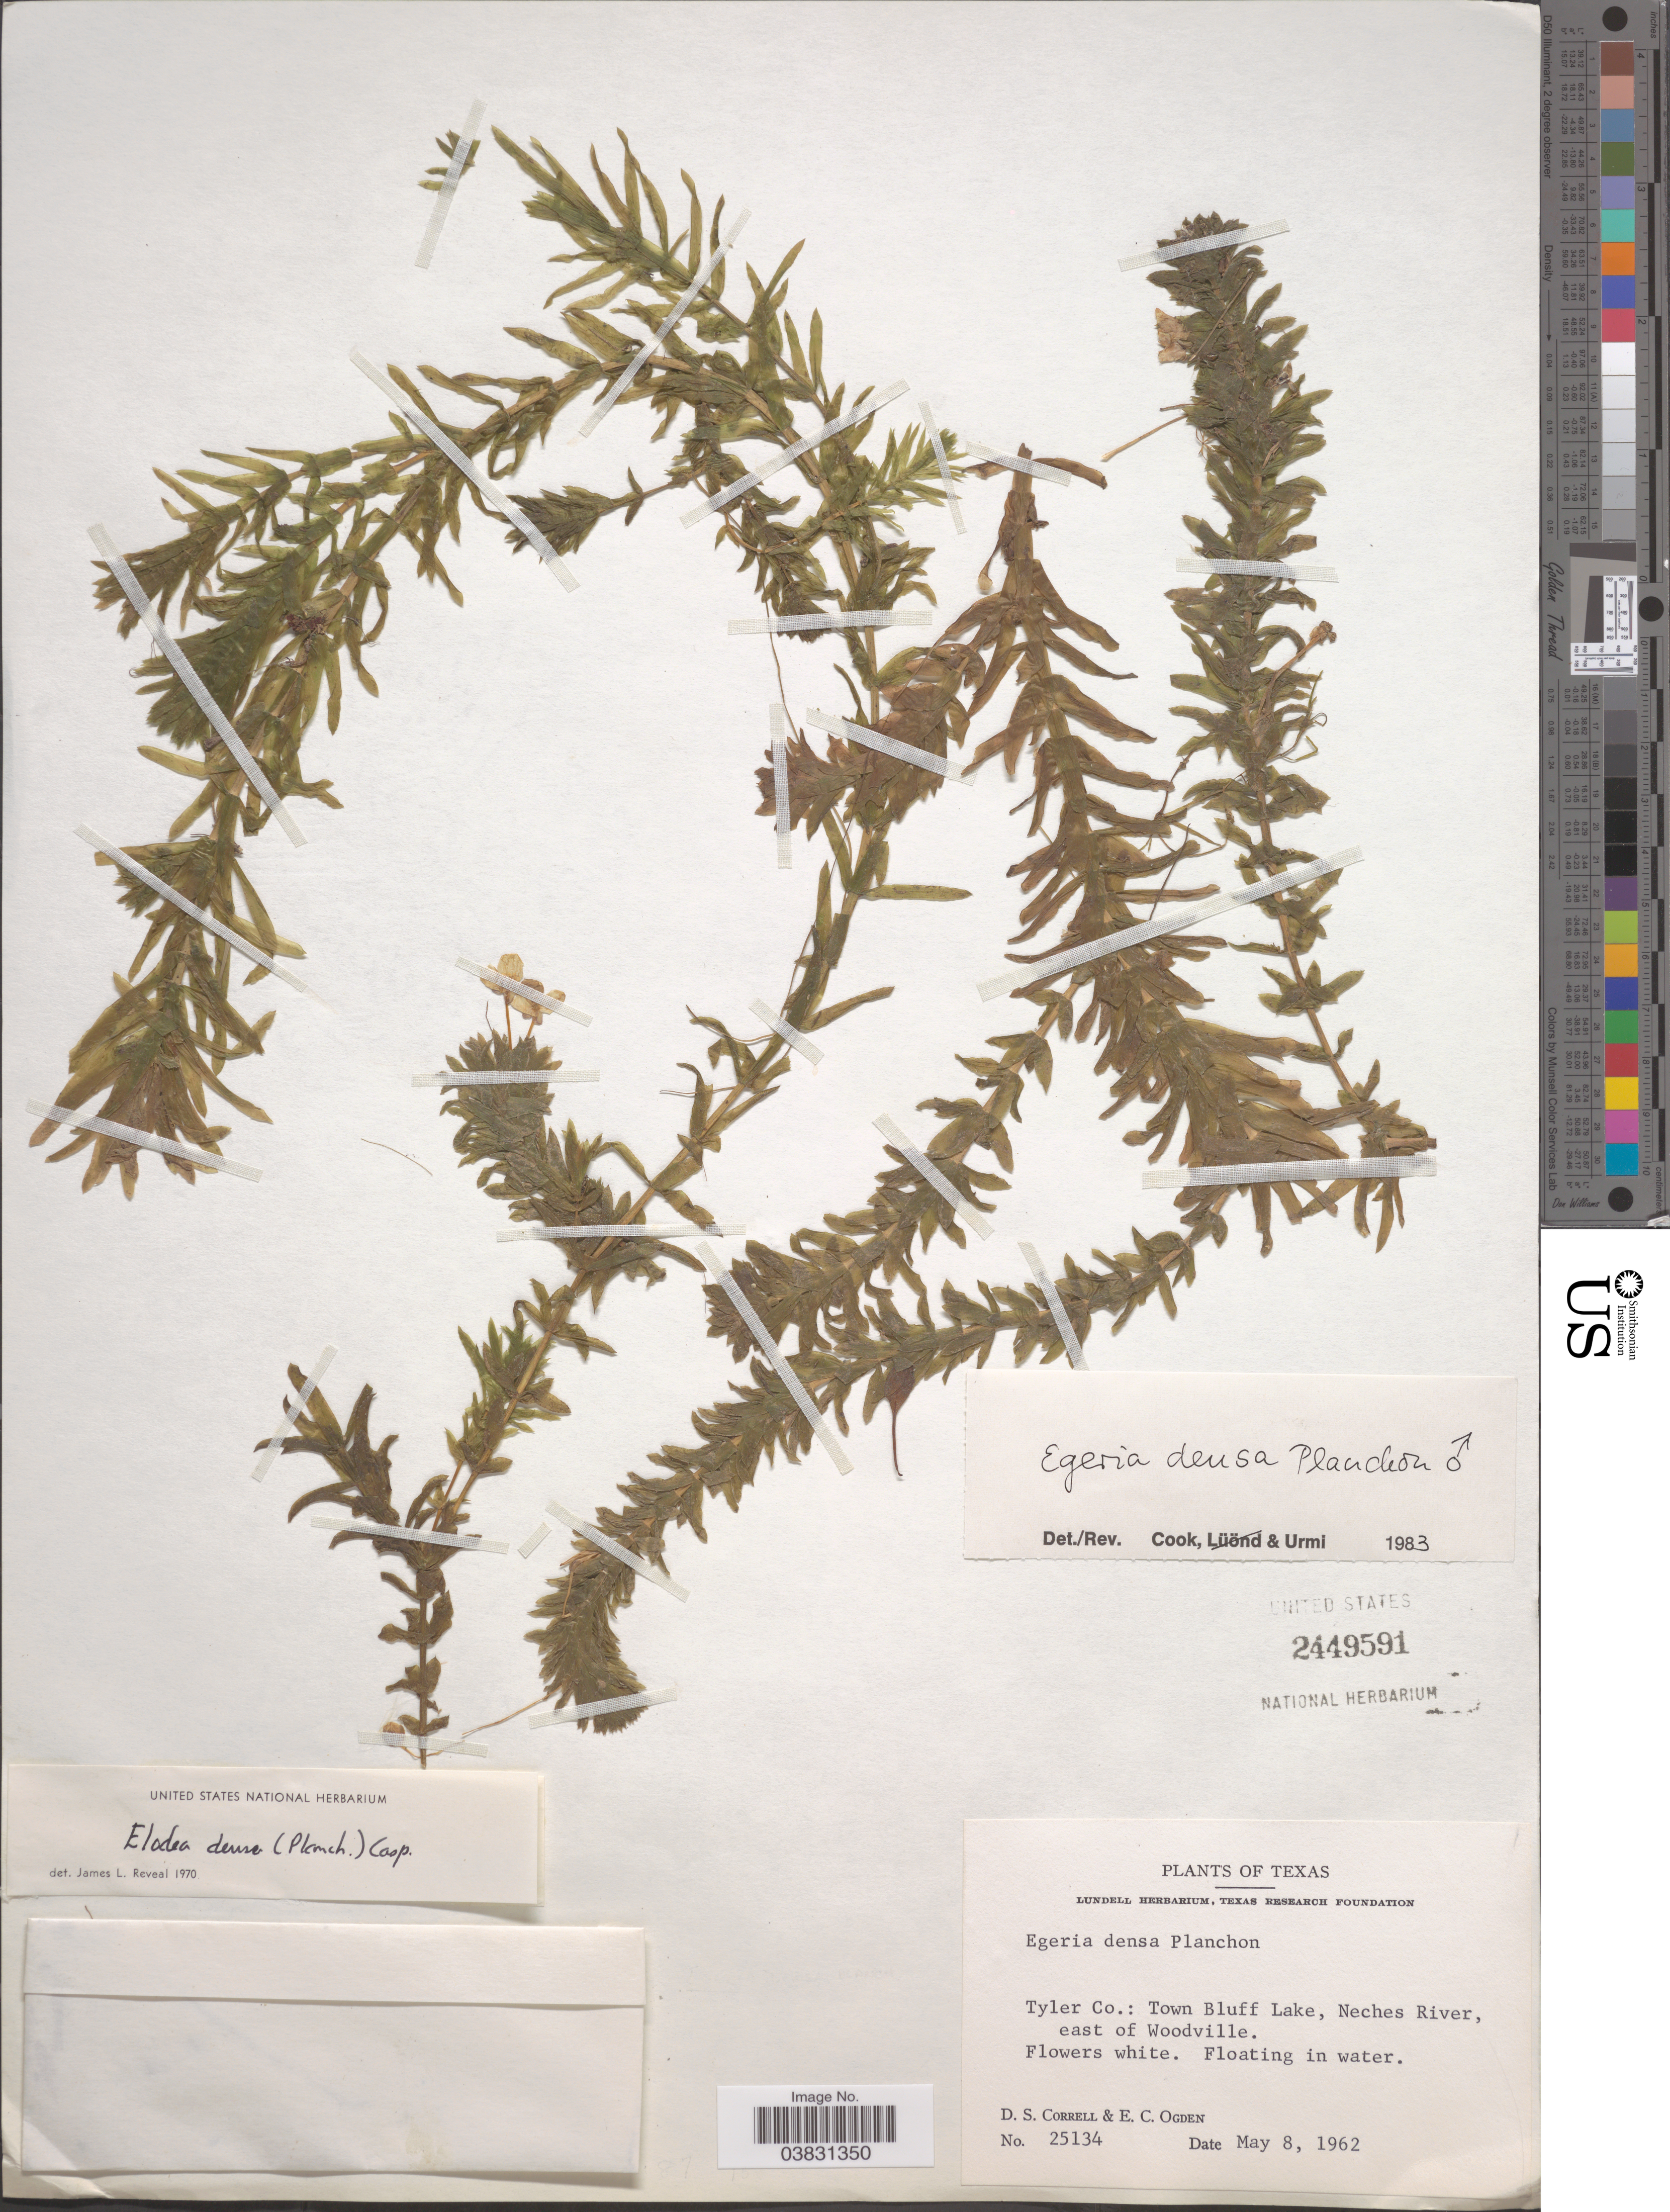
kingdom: Plantae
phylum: Tracheophyta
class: Liliopsida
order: Alismatales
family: Hydrocharitaceae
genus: Egeria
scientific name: Egeria densa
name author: Planch.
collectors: D. S. Correll & E. Ogden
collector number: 25134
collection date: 1962-05-08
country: United States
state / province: Texas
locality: Tyler Co.: Town Bluff Lake, Neches River, east of Woodville.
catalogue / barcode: US 2449591